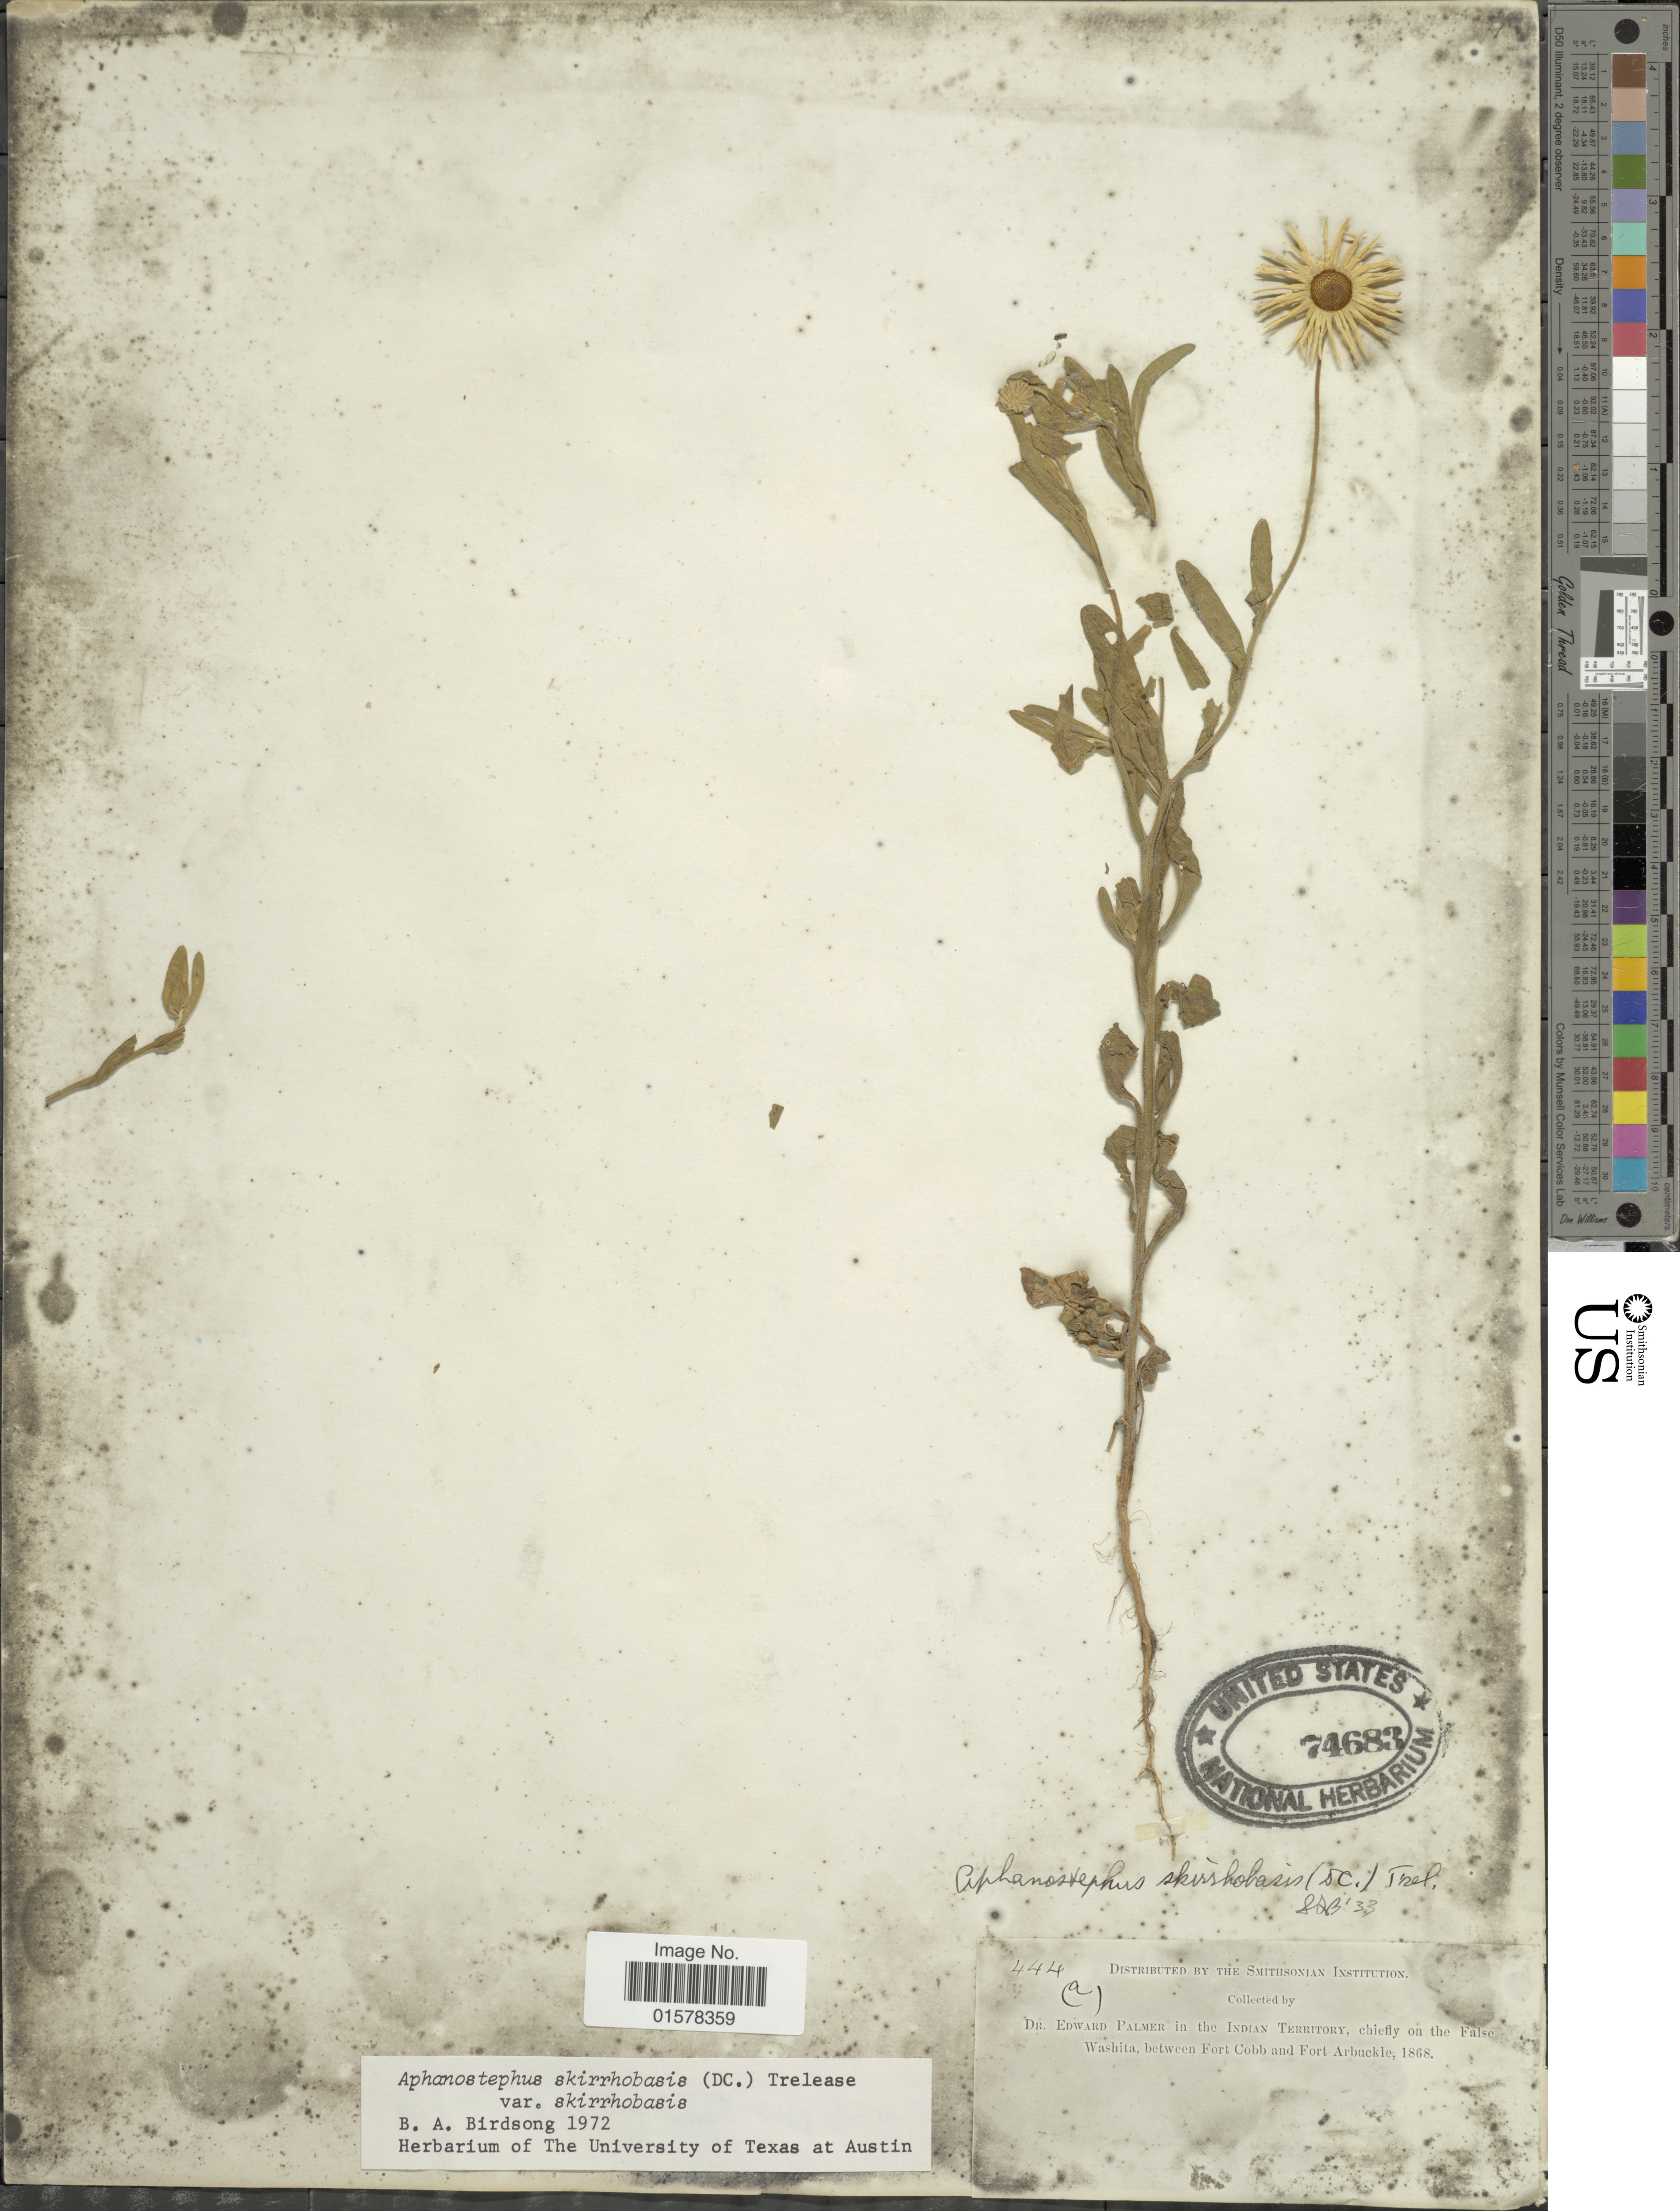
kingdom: Plantae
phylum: Tracheophyta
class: Magnoliopsida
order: Asterales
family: Asteraceae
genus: Aphanostephus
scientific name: Aphanostephus skirrhobasis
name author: (DC.) Trel. ex Coville & Branner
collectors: E. Palmer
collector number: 444(a)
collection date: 1868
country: United States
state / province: Oklahoma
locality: Indian Territory, chiefly in the False Washita, between Fort Cobb and Fort Arbuckle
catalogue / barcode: US 74683